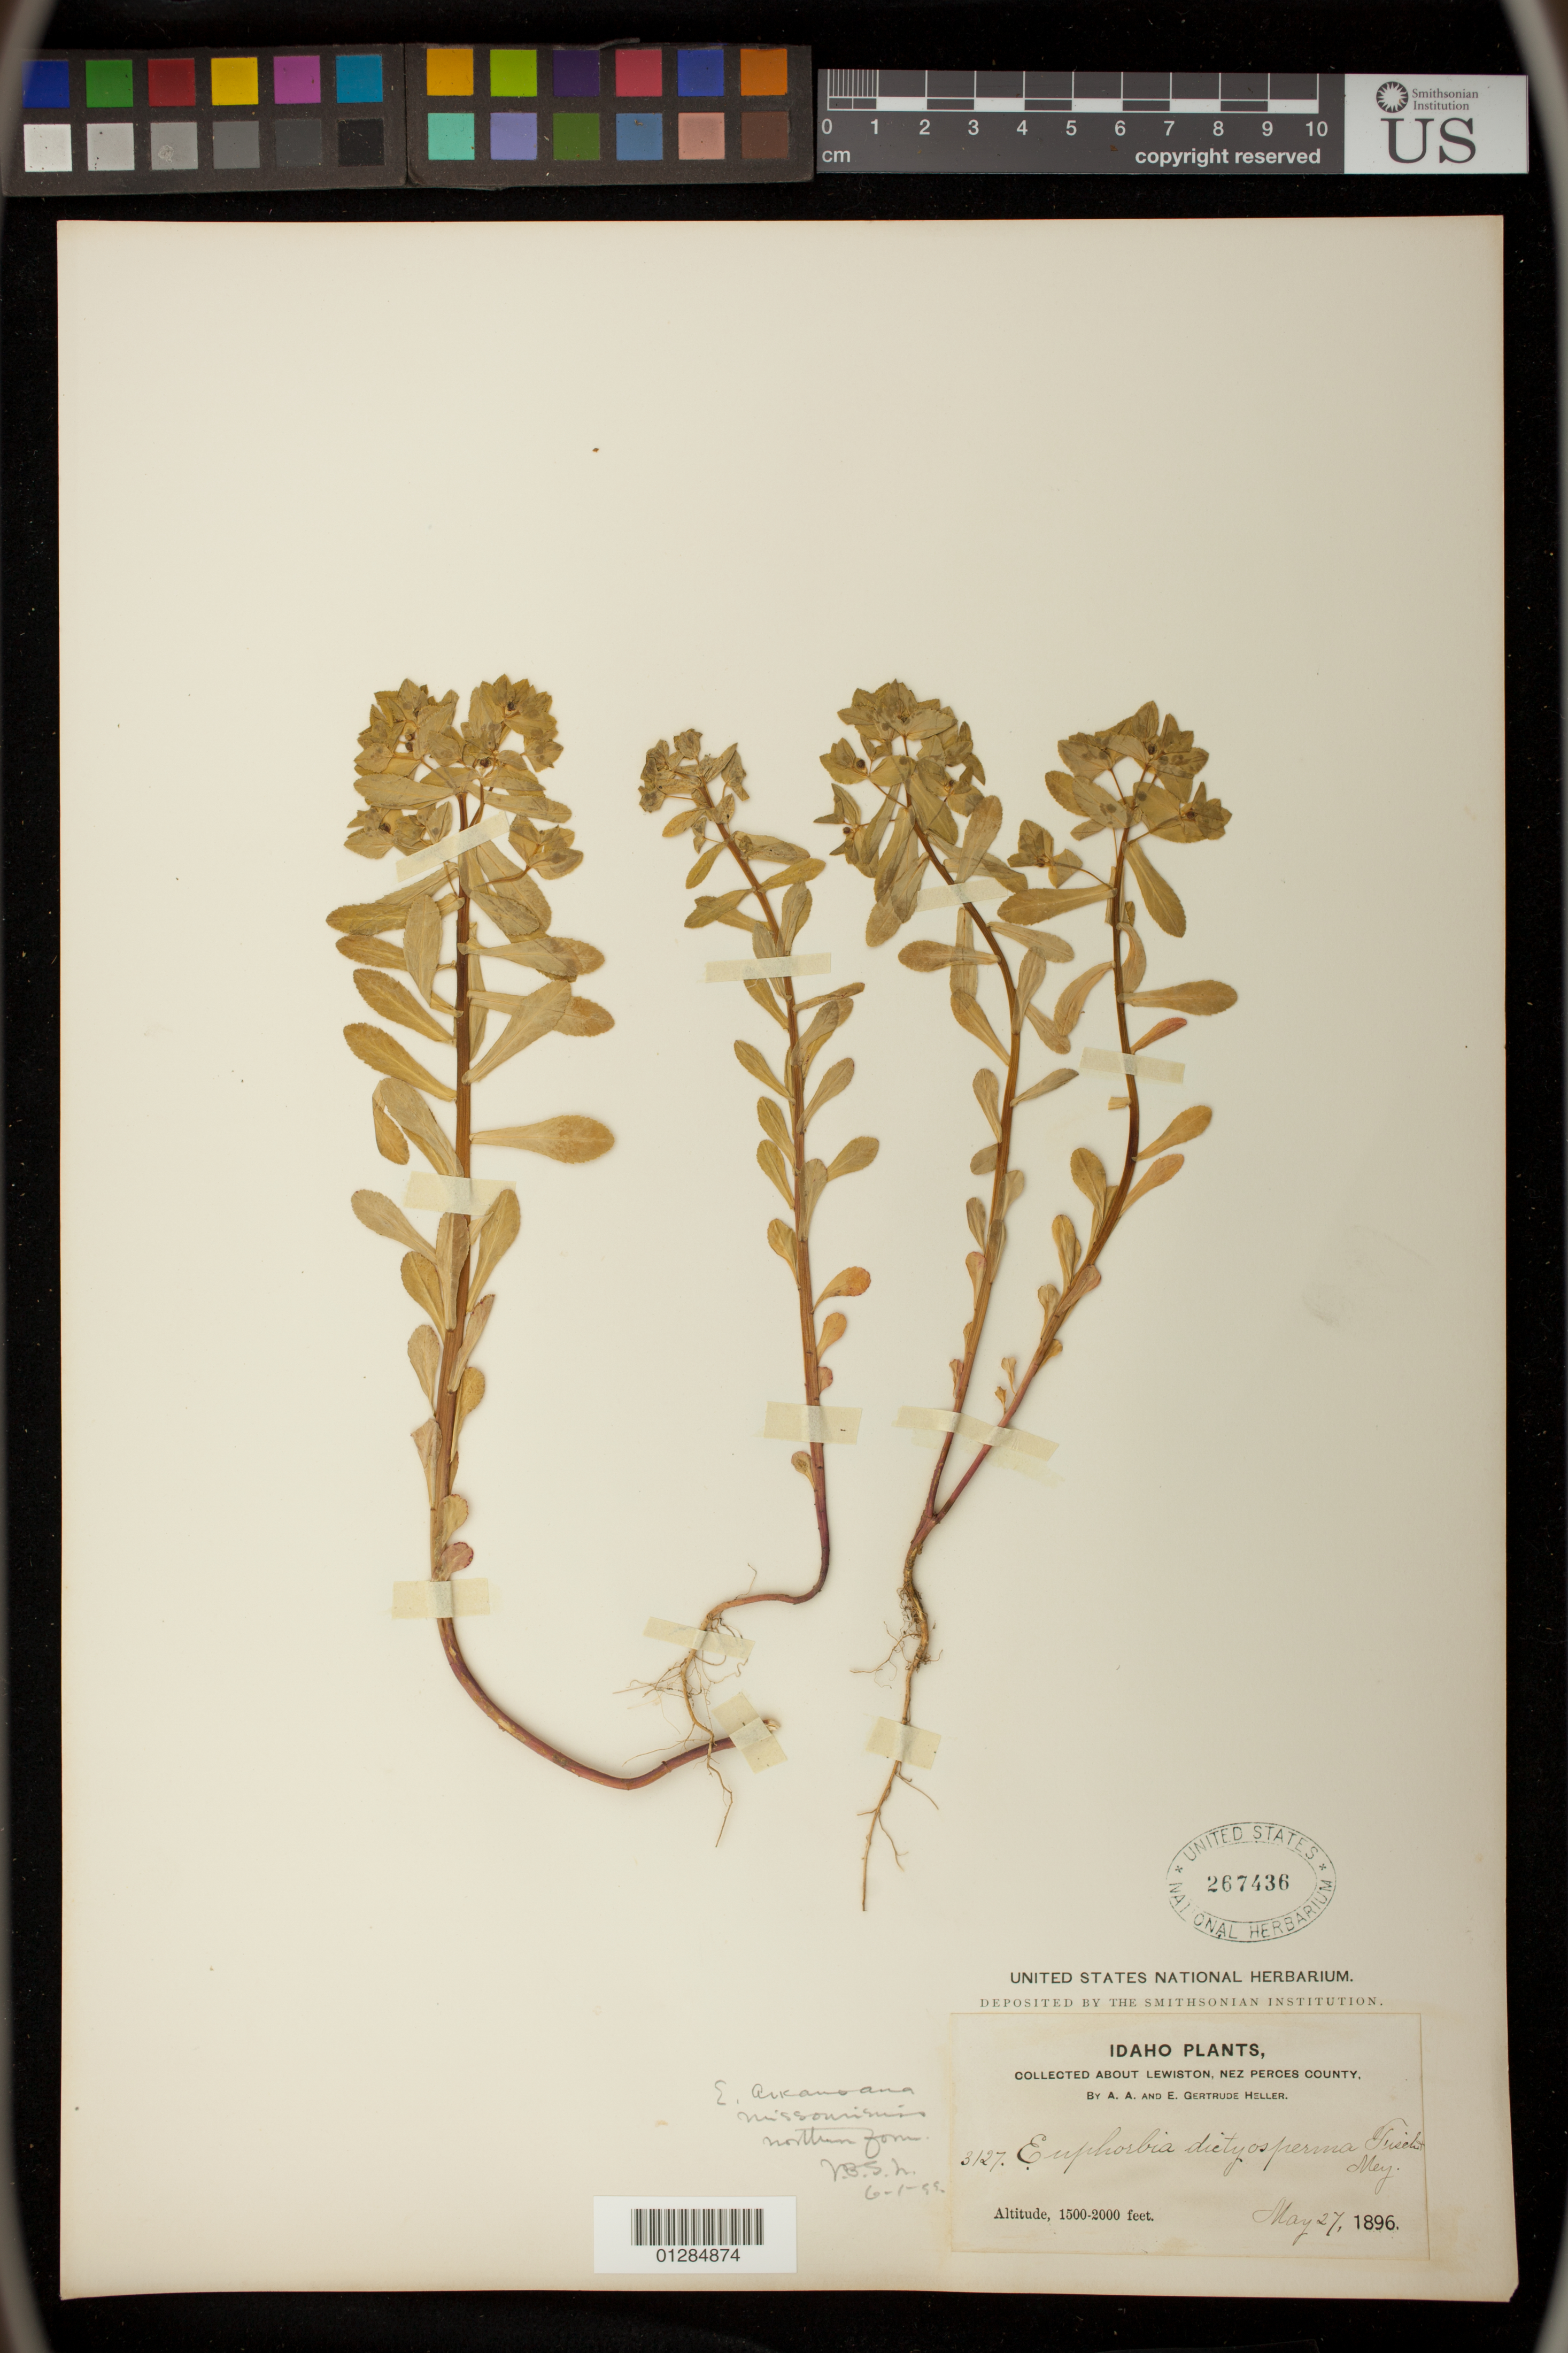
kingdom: Plantae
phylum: Tracheophyta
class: Magnoliopsida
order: Malpighiales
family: Euphorbiaceae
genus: Euphorbia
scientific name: Euphorbia spathulata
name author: Lam.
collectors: A. A. Heller & E. G. Heller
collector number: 3127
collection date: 1896-05-27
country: United States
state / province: Idaho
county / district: Nez Perce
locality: Lewiston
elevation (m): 457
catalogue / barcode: US 267436